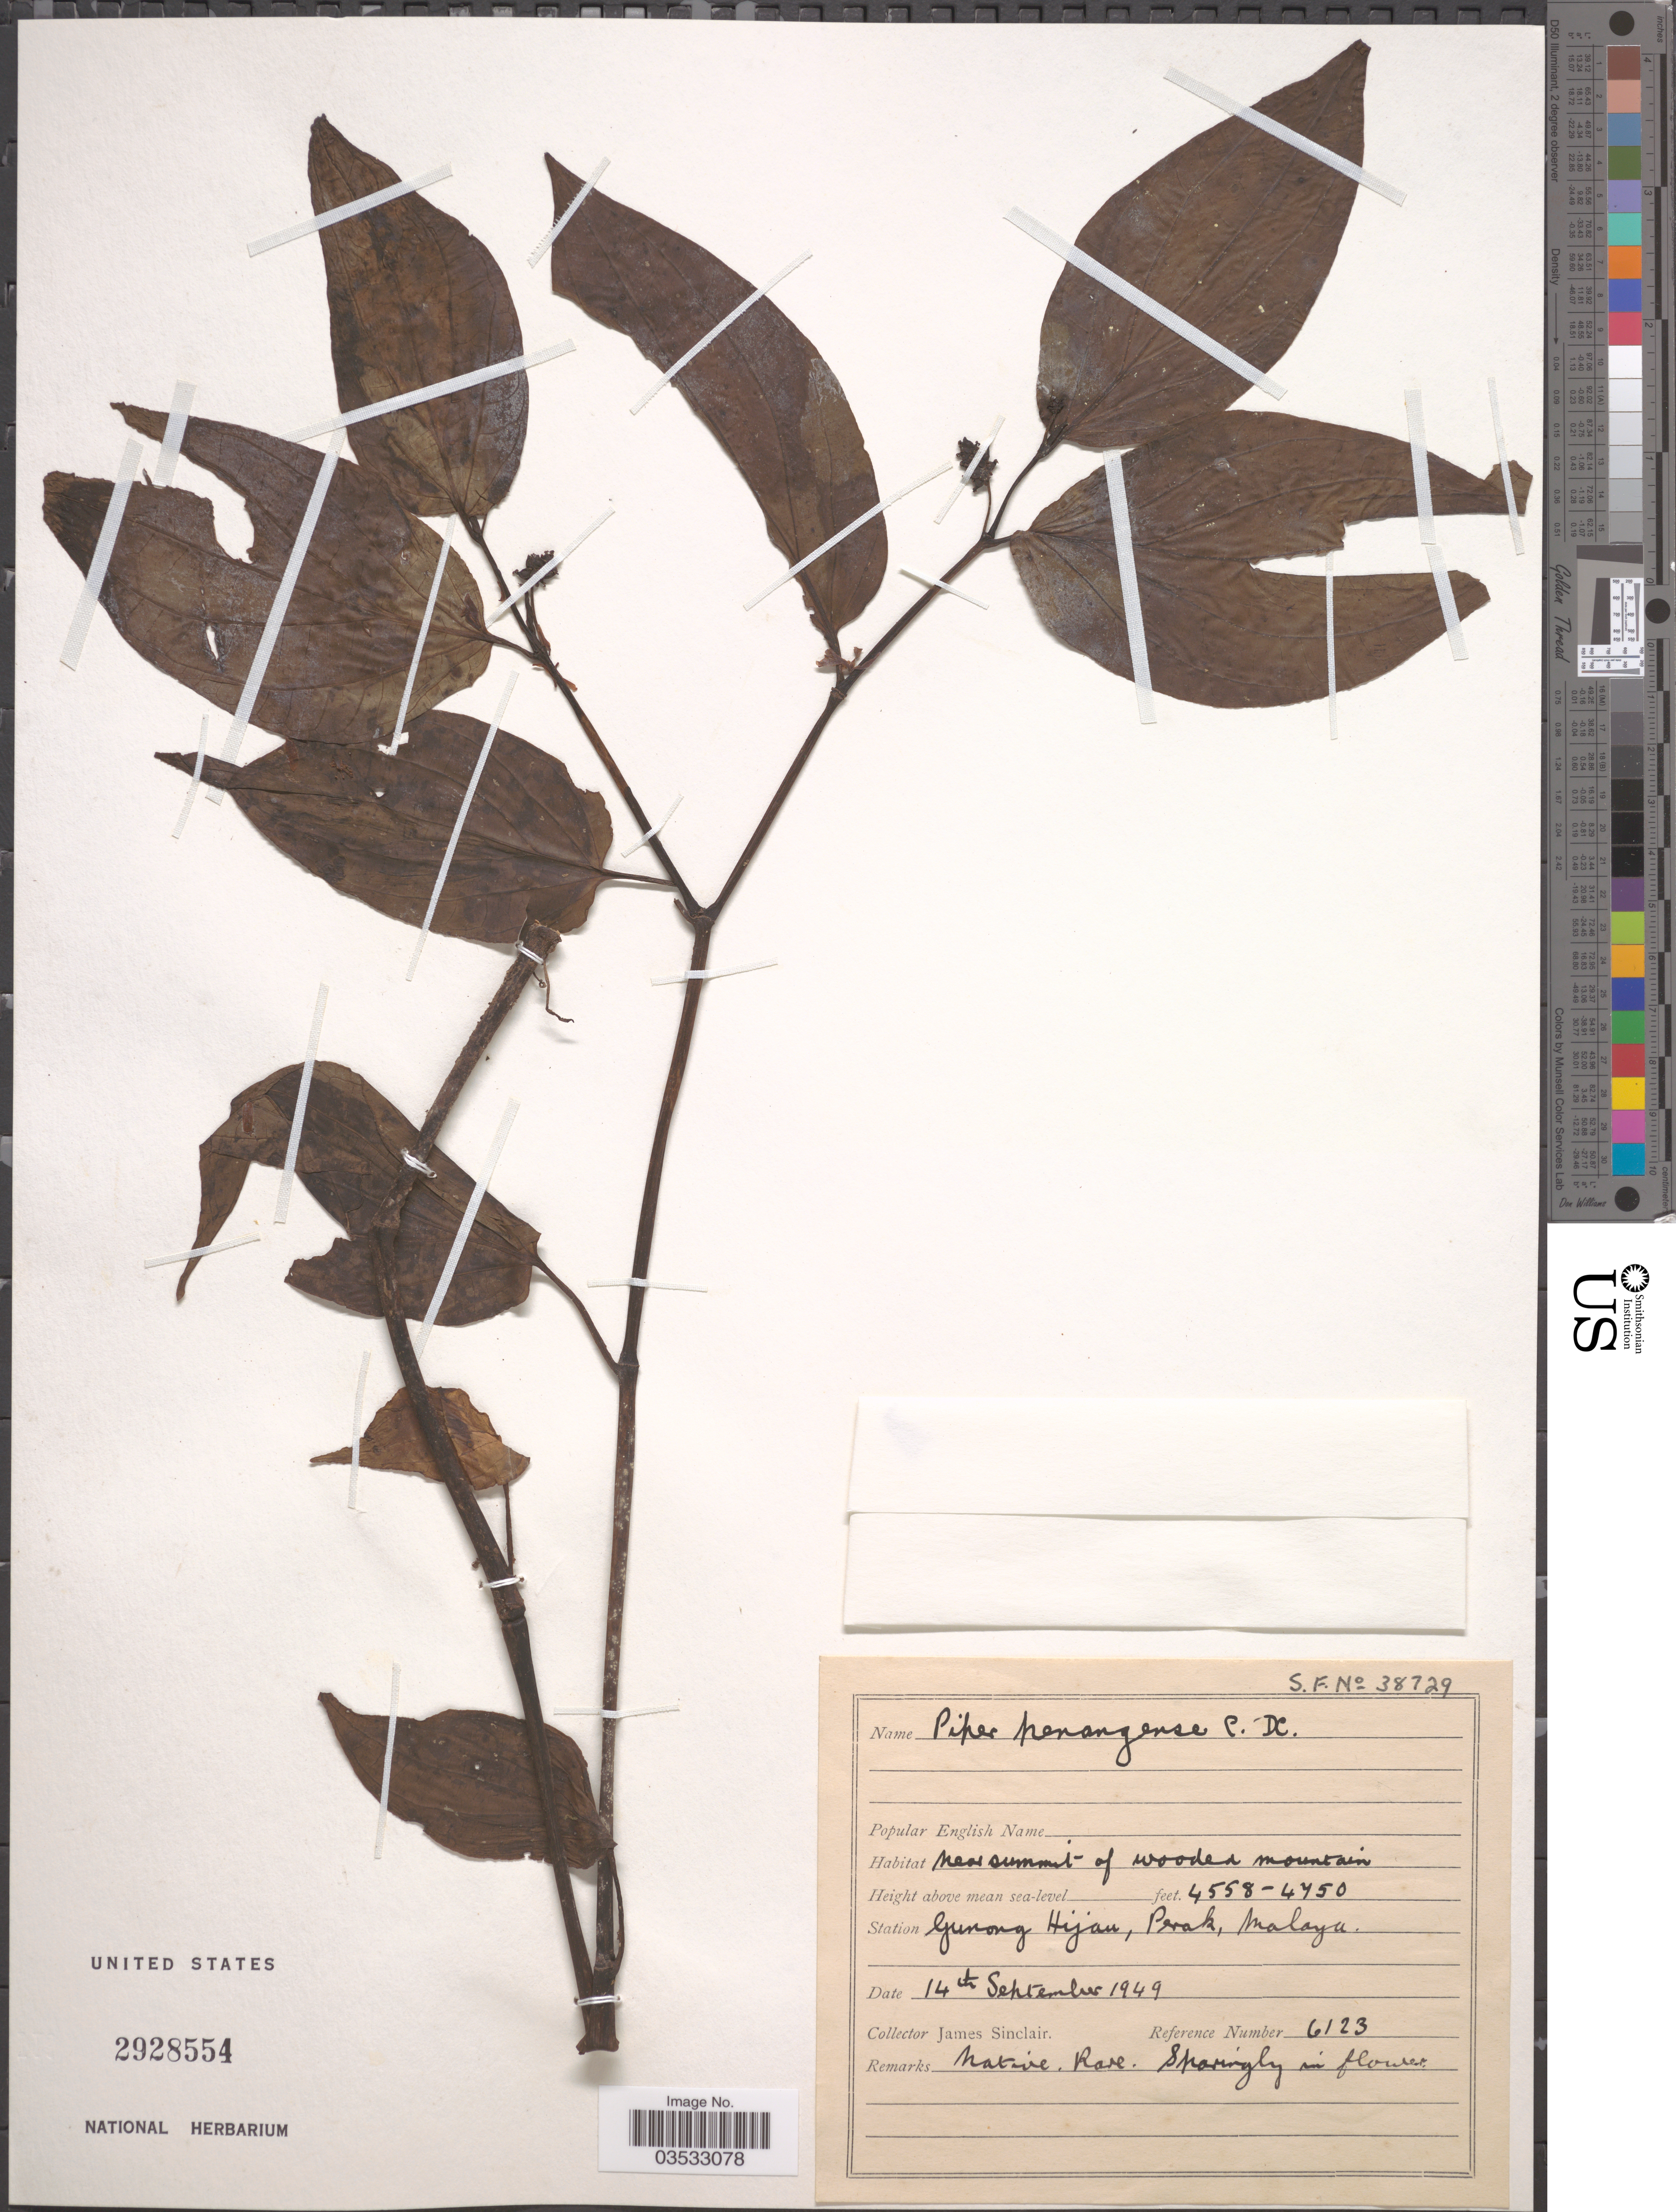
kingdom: Plantae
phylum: Tracheophyta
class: Magnoliopsida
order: Piperales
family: Piperaceae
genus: Piper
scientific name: Piper penangense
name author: C. DC.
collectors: J. Sinclair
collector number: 6123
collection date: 1949-09-14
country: Malaysia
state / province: Perak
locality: Station Gunong Hijan, Perak, Malaya.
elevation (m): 1389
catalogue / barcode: US 2928554